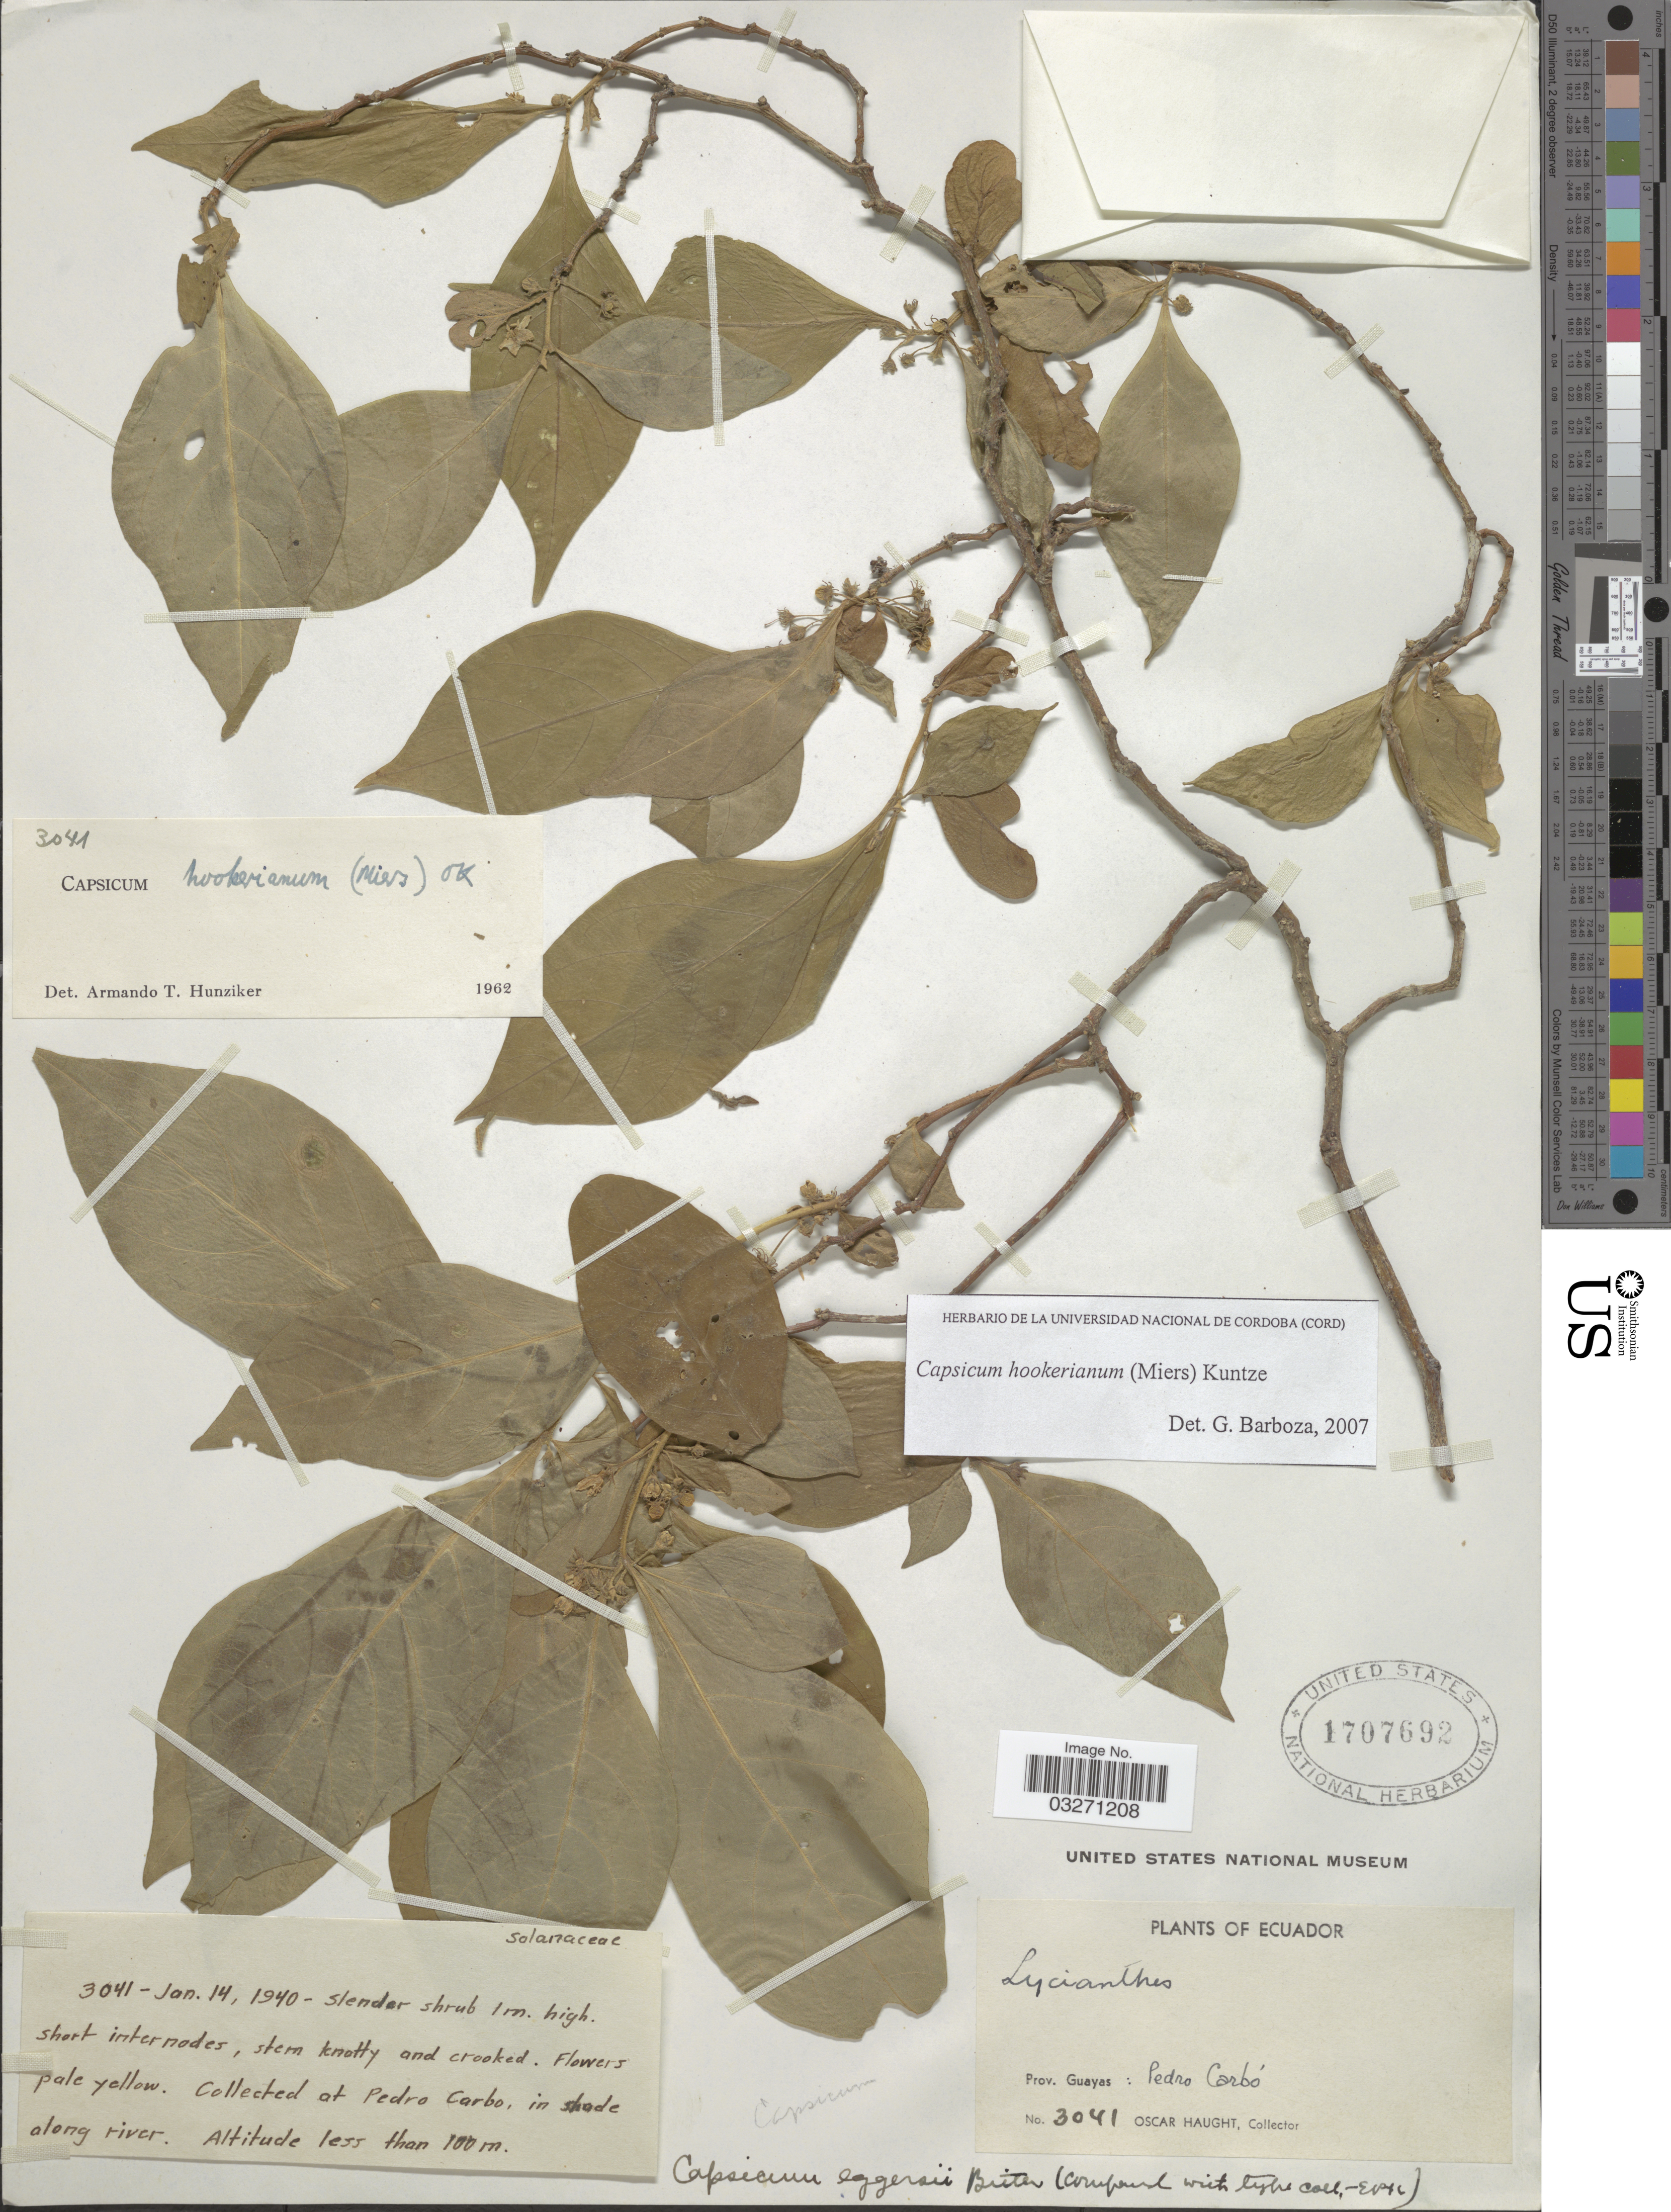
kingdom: Plantae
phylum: Tracheophyta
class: Magnoliopsida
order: Solanales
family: Solanaceae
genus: Capsicum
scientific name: Capsicum hookerianum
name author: (Miers) Kuntze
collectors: O. L. Haught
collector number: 3041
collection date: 1940-01-14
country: Ecuador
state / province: Guayas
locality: Pedro Carbó, at Pedro Carbo, in shade along river.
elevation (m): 100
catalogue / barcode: US 1707692